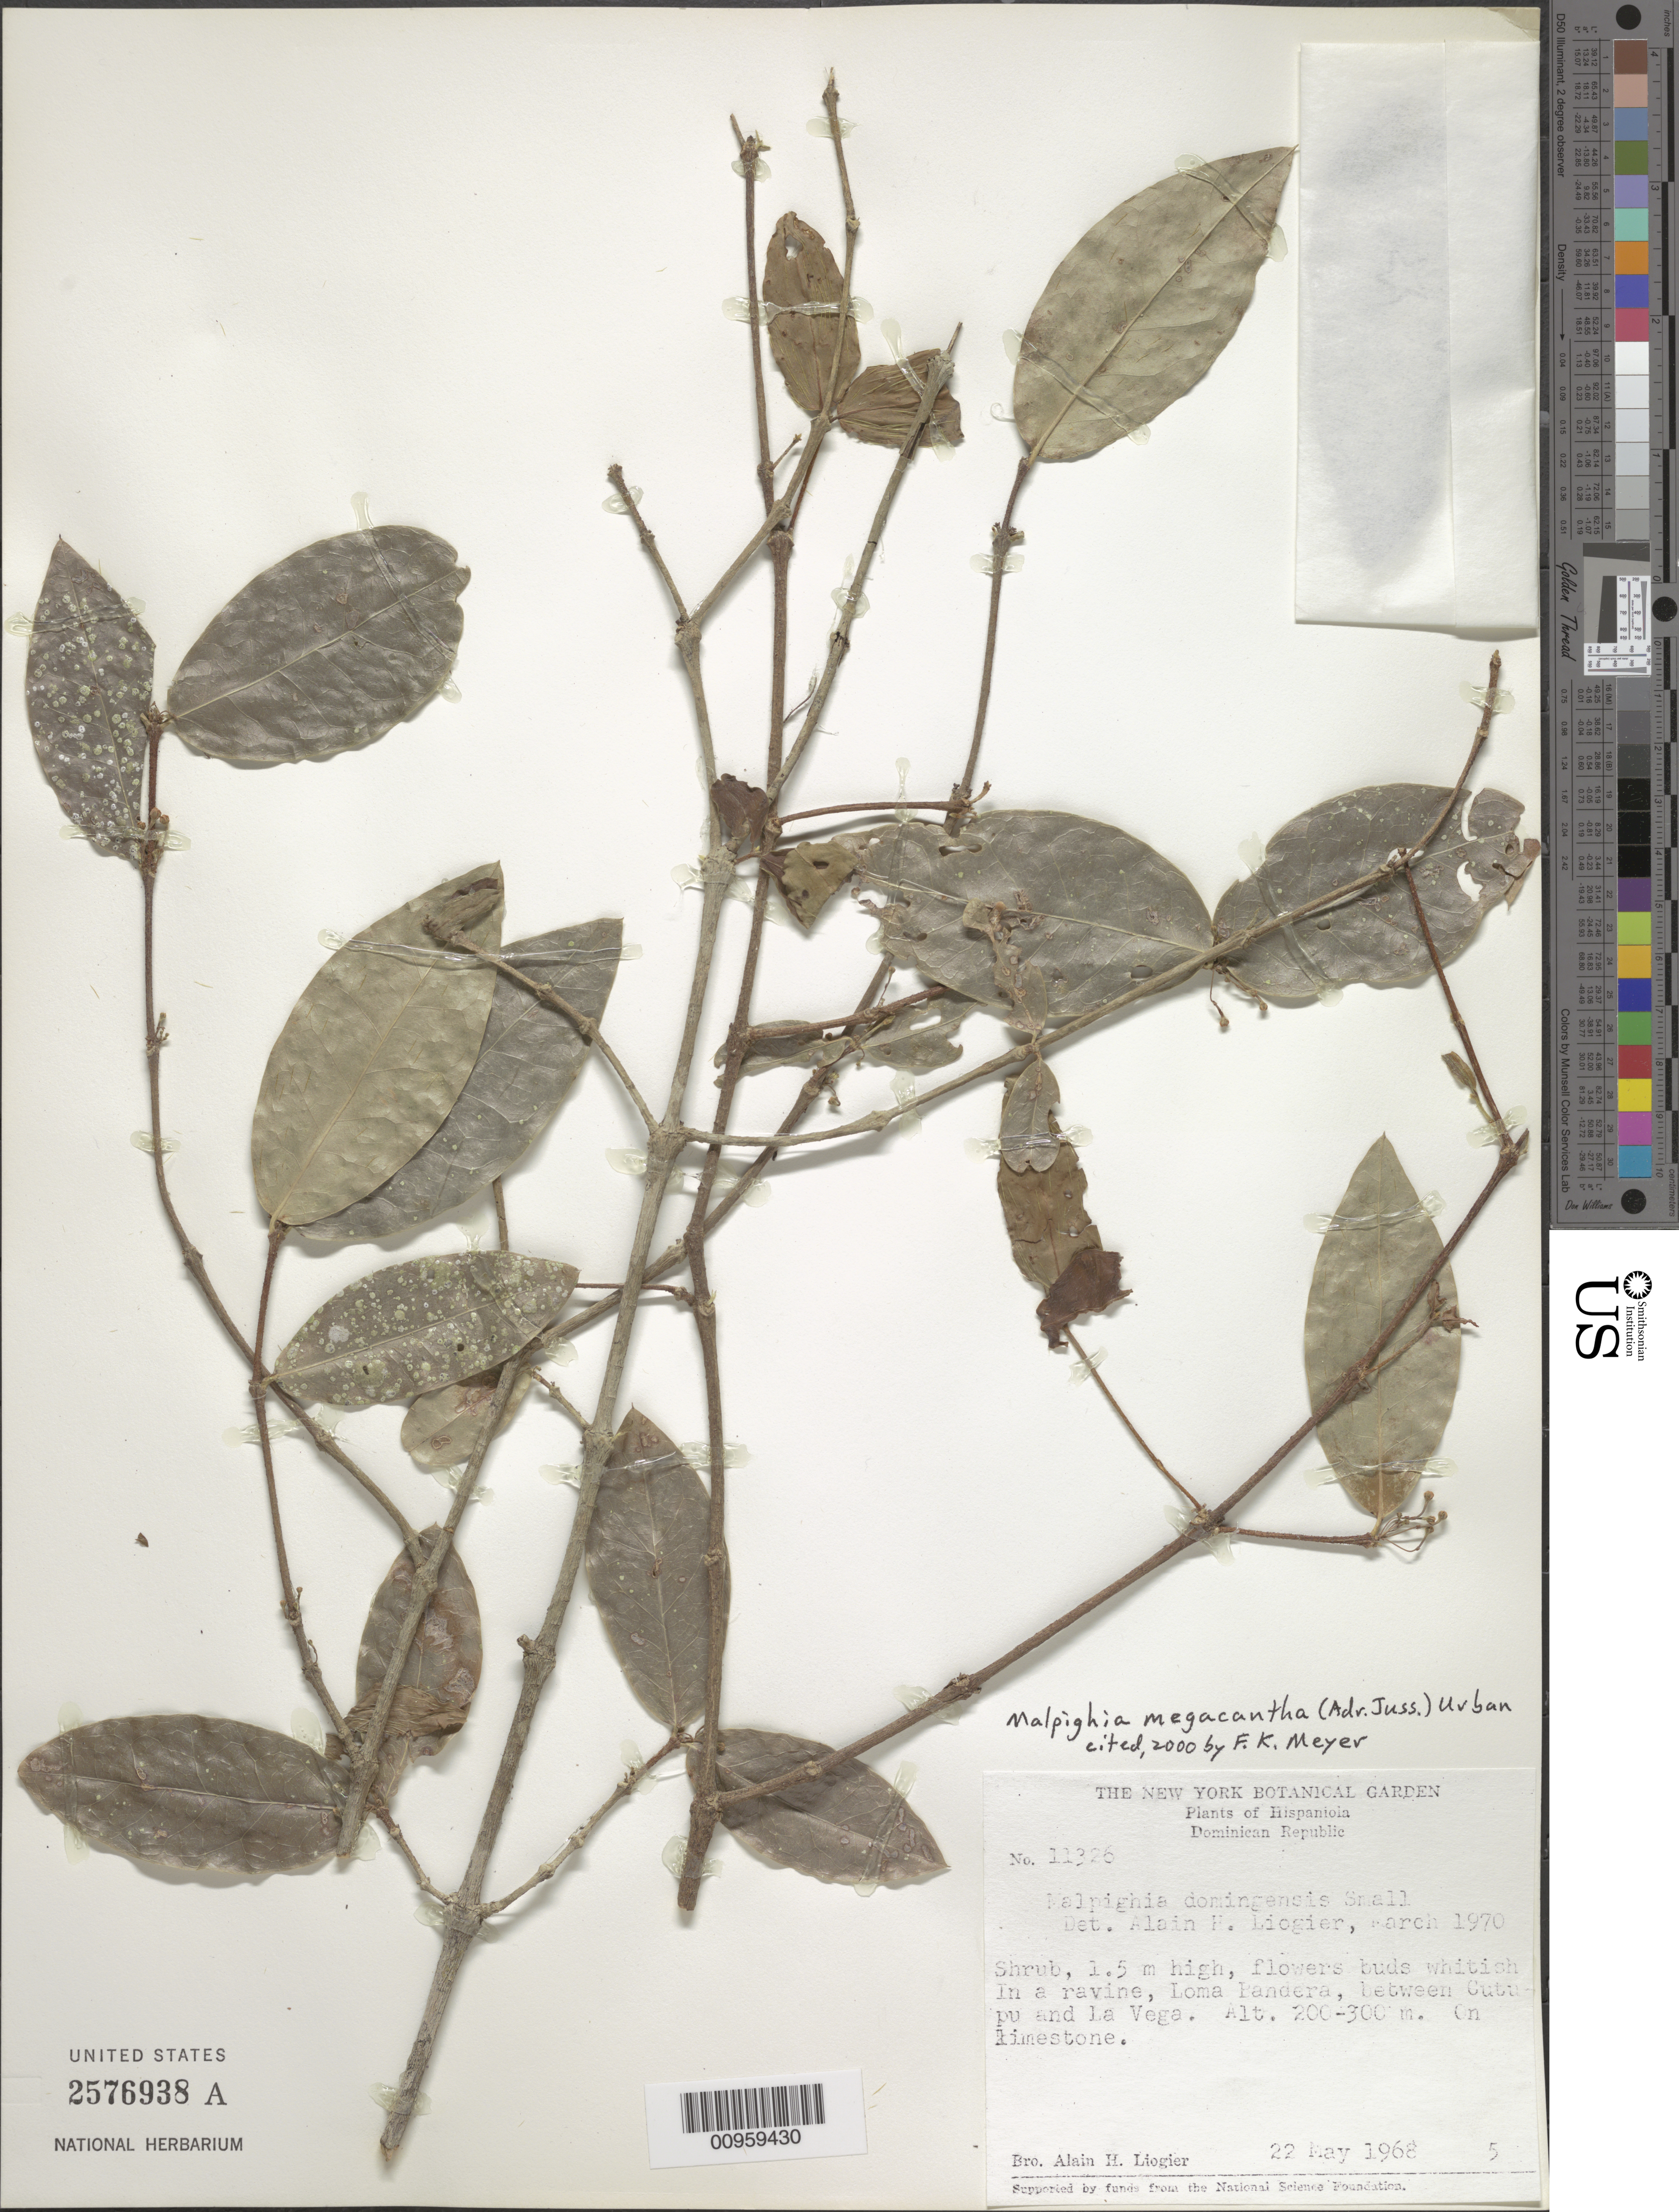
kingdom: Plantae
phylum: Tracheophyta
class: Magnoliopsida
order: Malpighiales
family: Malpighiaceae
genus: Malpighia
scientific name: Malpighia megacantha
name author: (A. Juss.) Urb.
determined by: Meyer, F. K.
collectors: A. H. Liogier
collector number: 11326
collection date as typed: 22 May 1968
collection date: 1968-05-22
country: Dominican Republic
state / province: La Vega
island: Hispaniola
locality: Loma Pandera, between Cutupo and La Vega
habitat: On limestone in a ravine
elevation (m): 200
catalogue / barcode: US 2576938